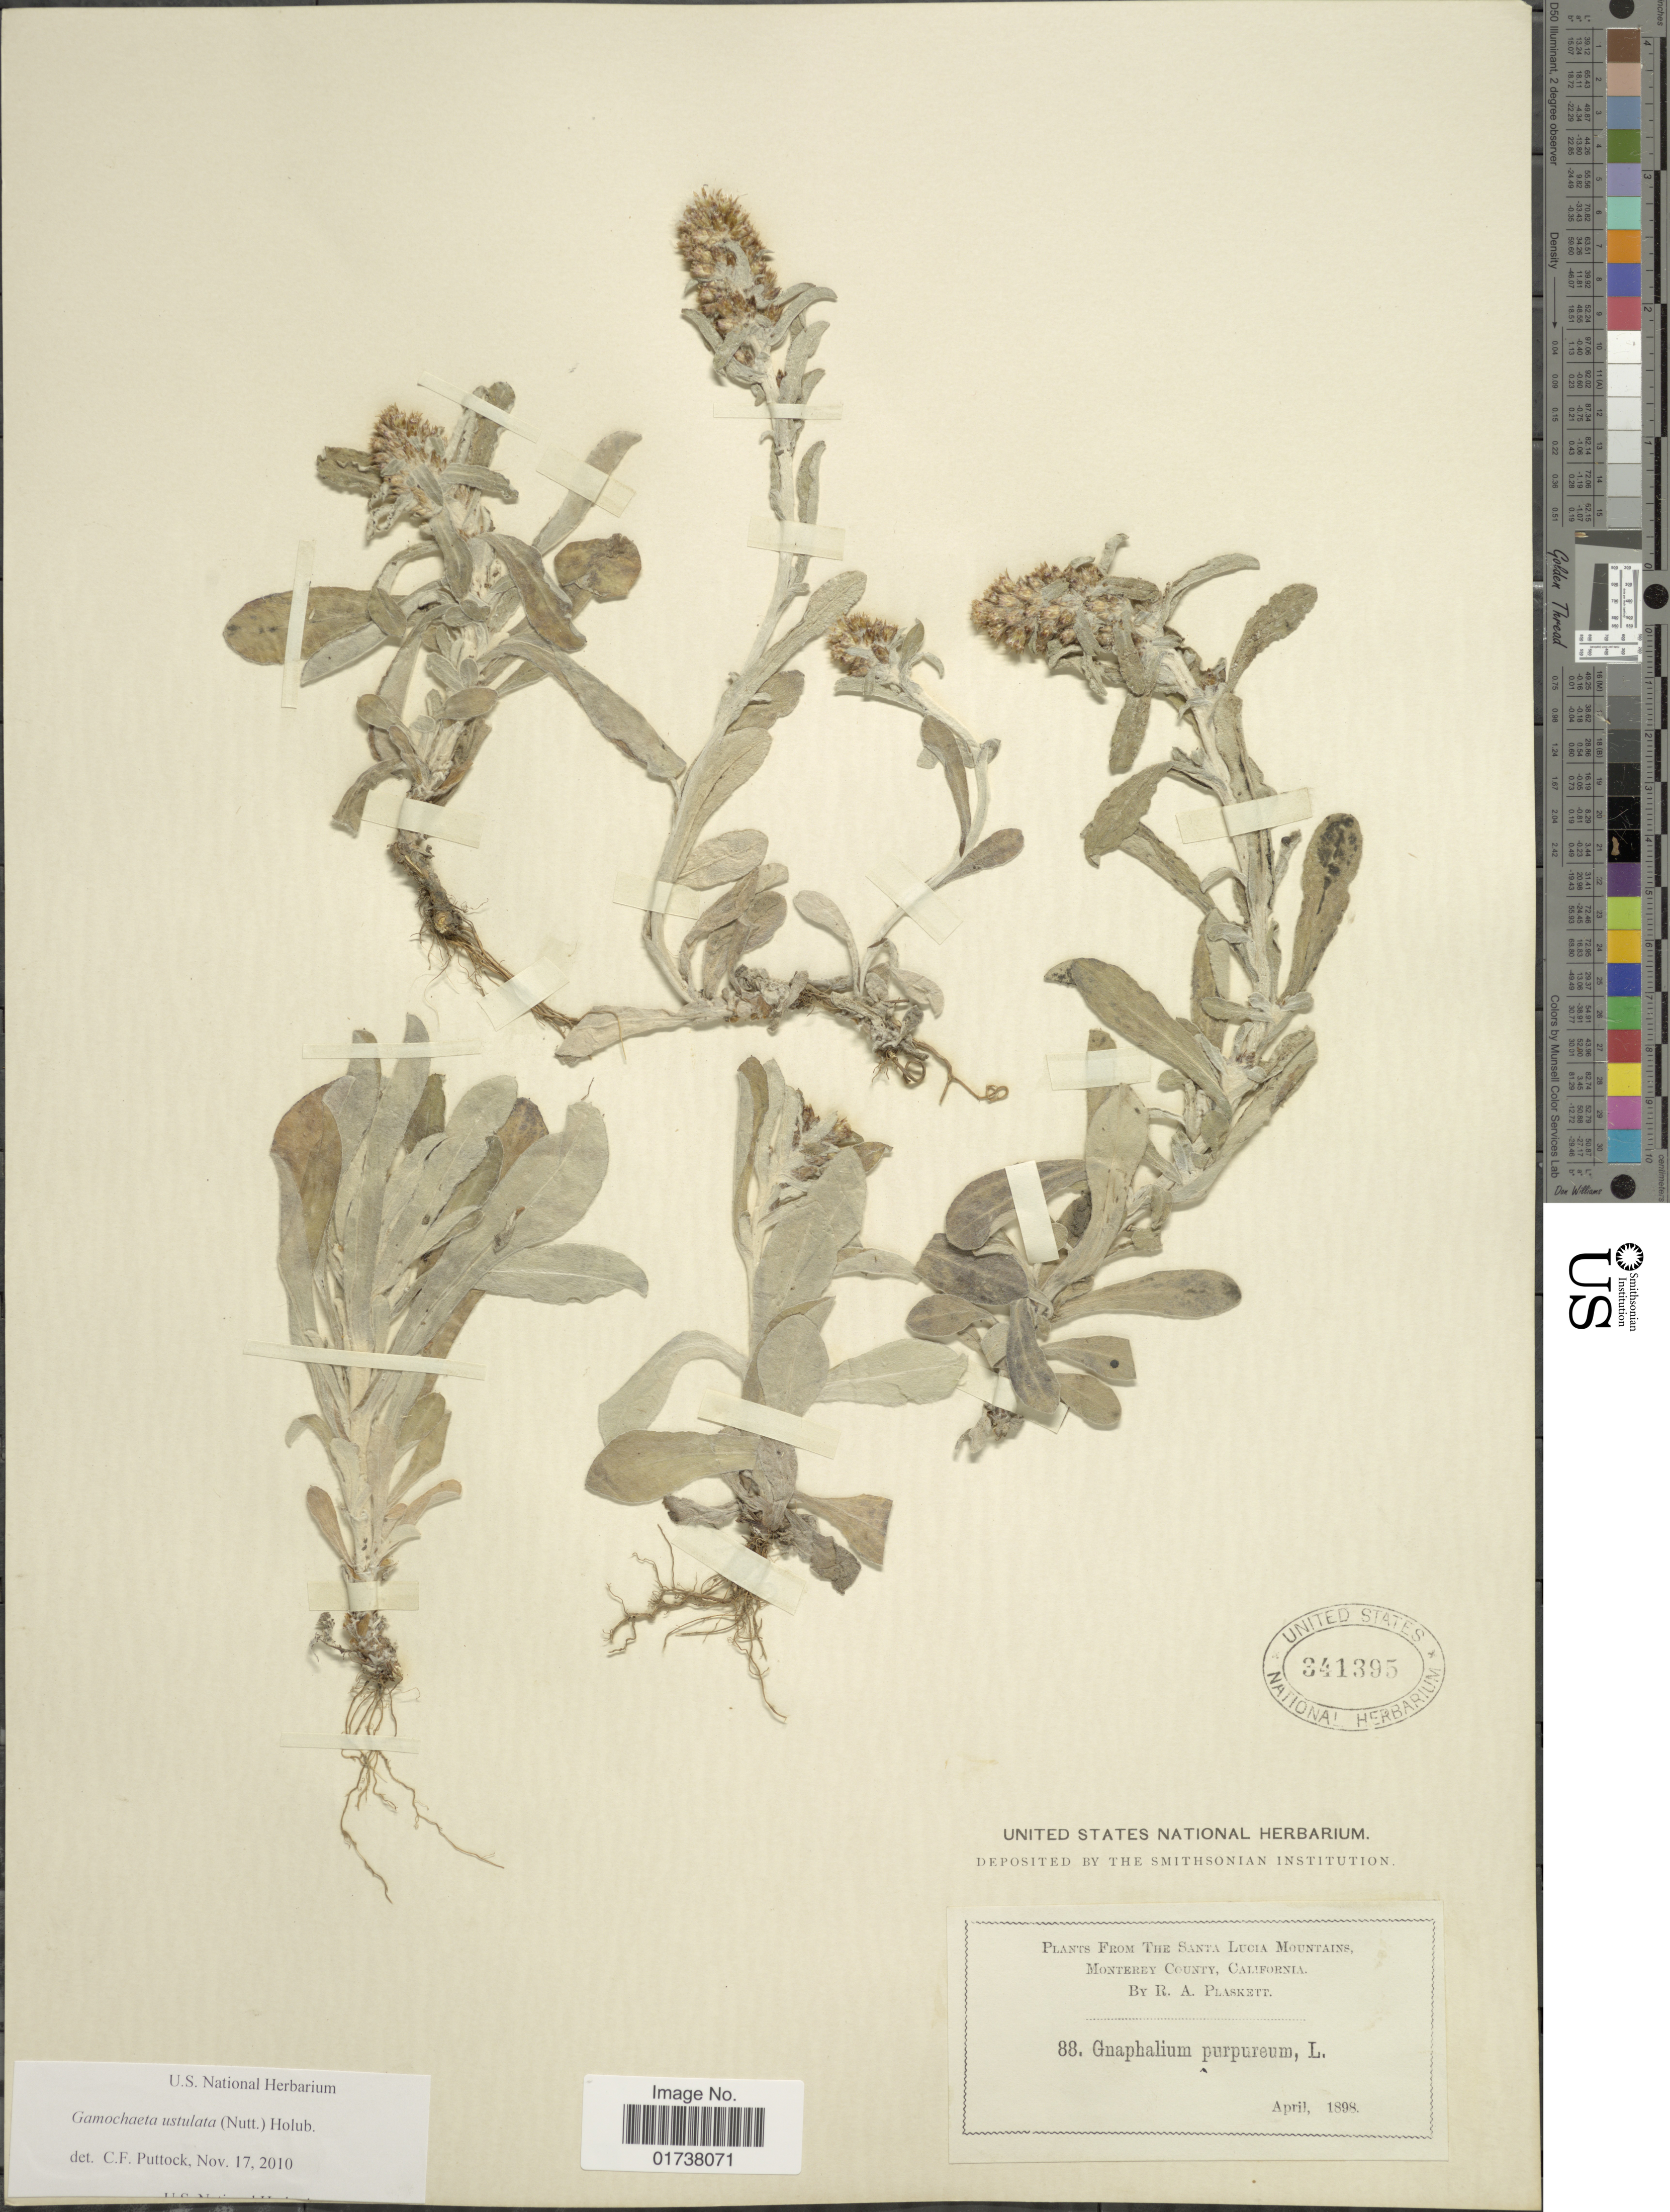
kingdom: Plantae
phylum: Tracheophyta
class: Magnoliopsida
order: Asterales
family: Asteraceae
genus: Gamochaeta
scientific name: Gamochaeta ustulata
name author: (Nutt.) Holub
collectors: R. Plaskett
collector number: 88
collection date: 1898-04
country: United States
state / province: California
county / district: Monterey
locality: The Santa Lucia Mountains, Monterey County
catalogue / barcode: US 341395